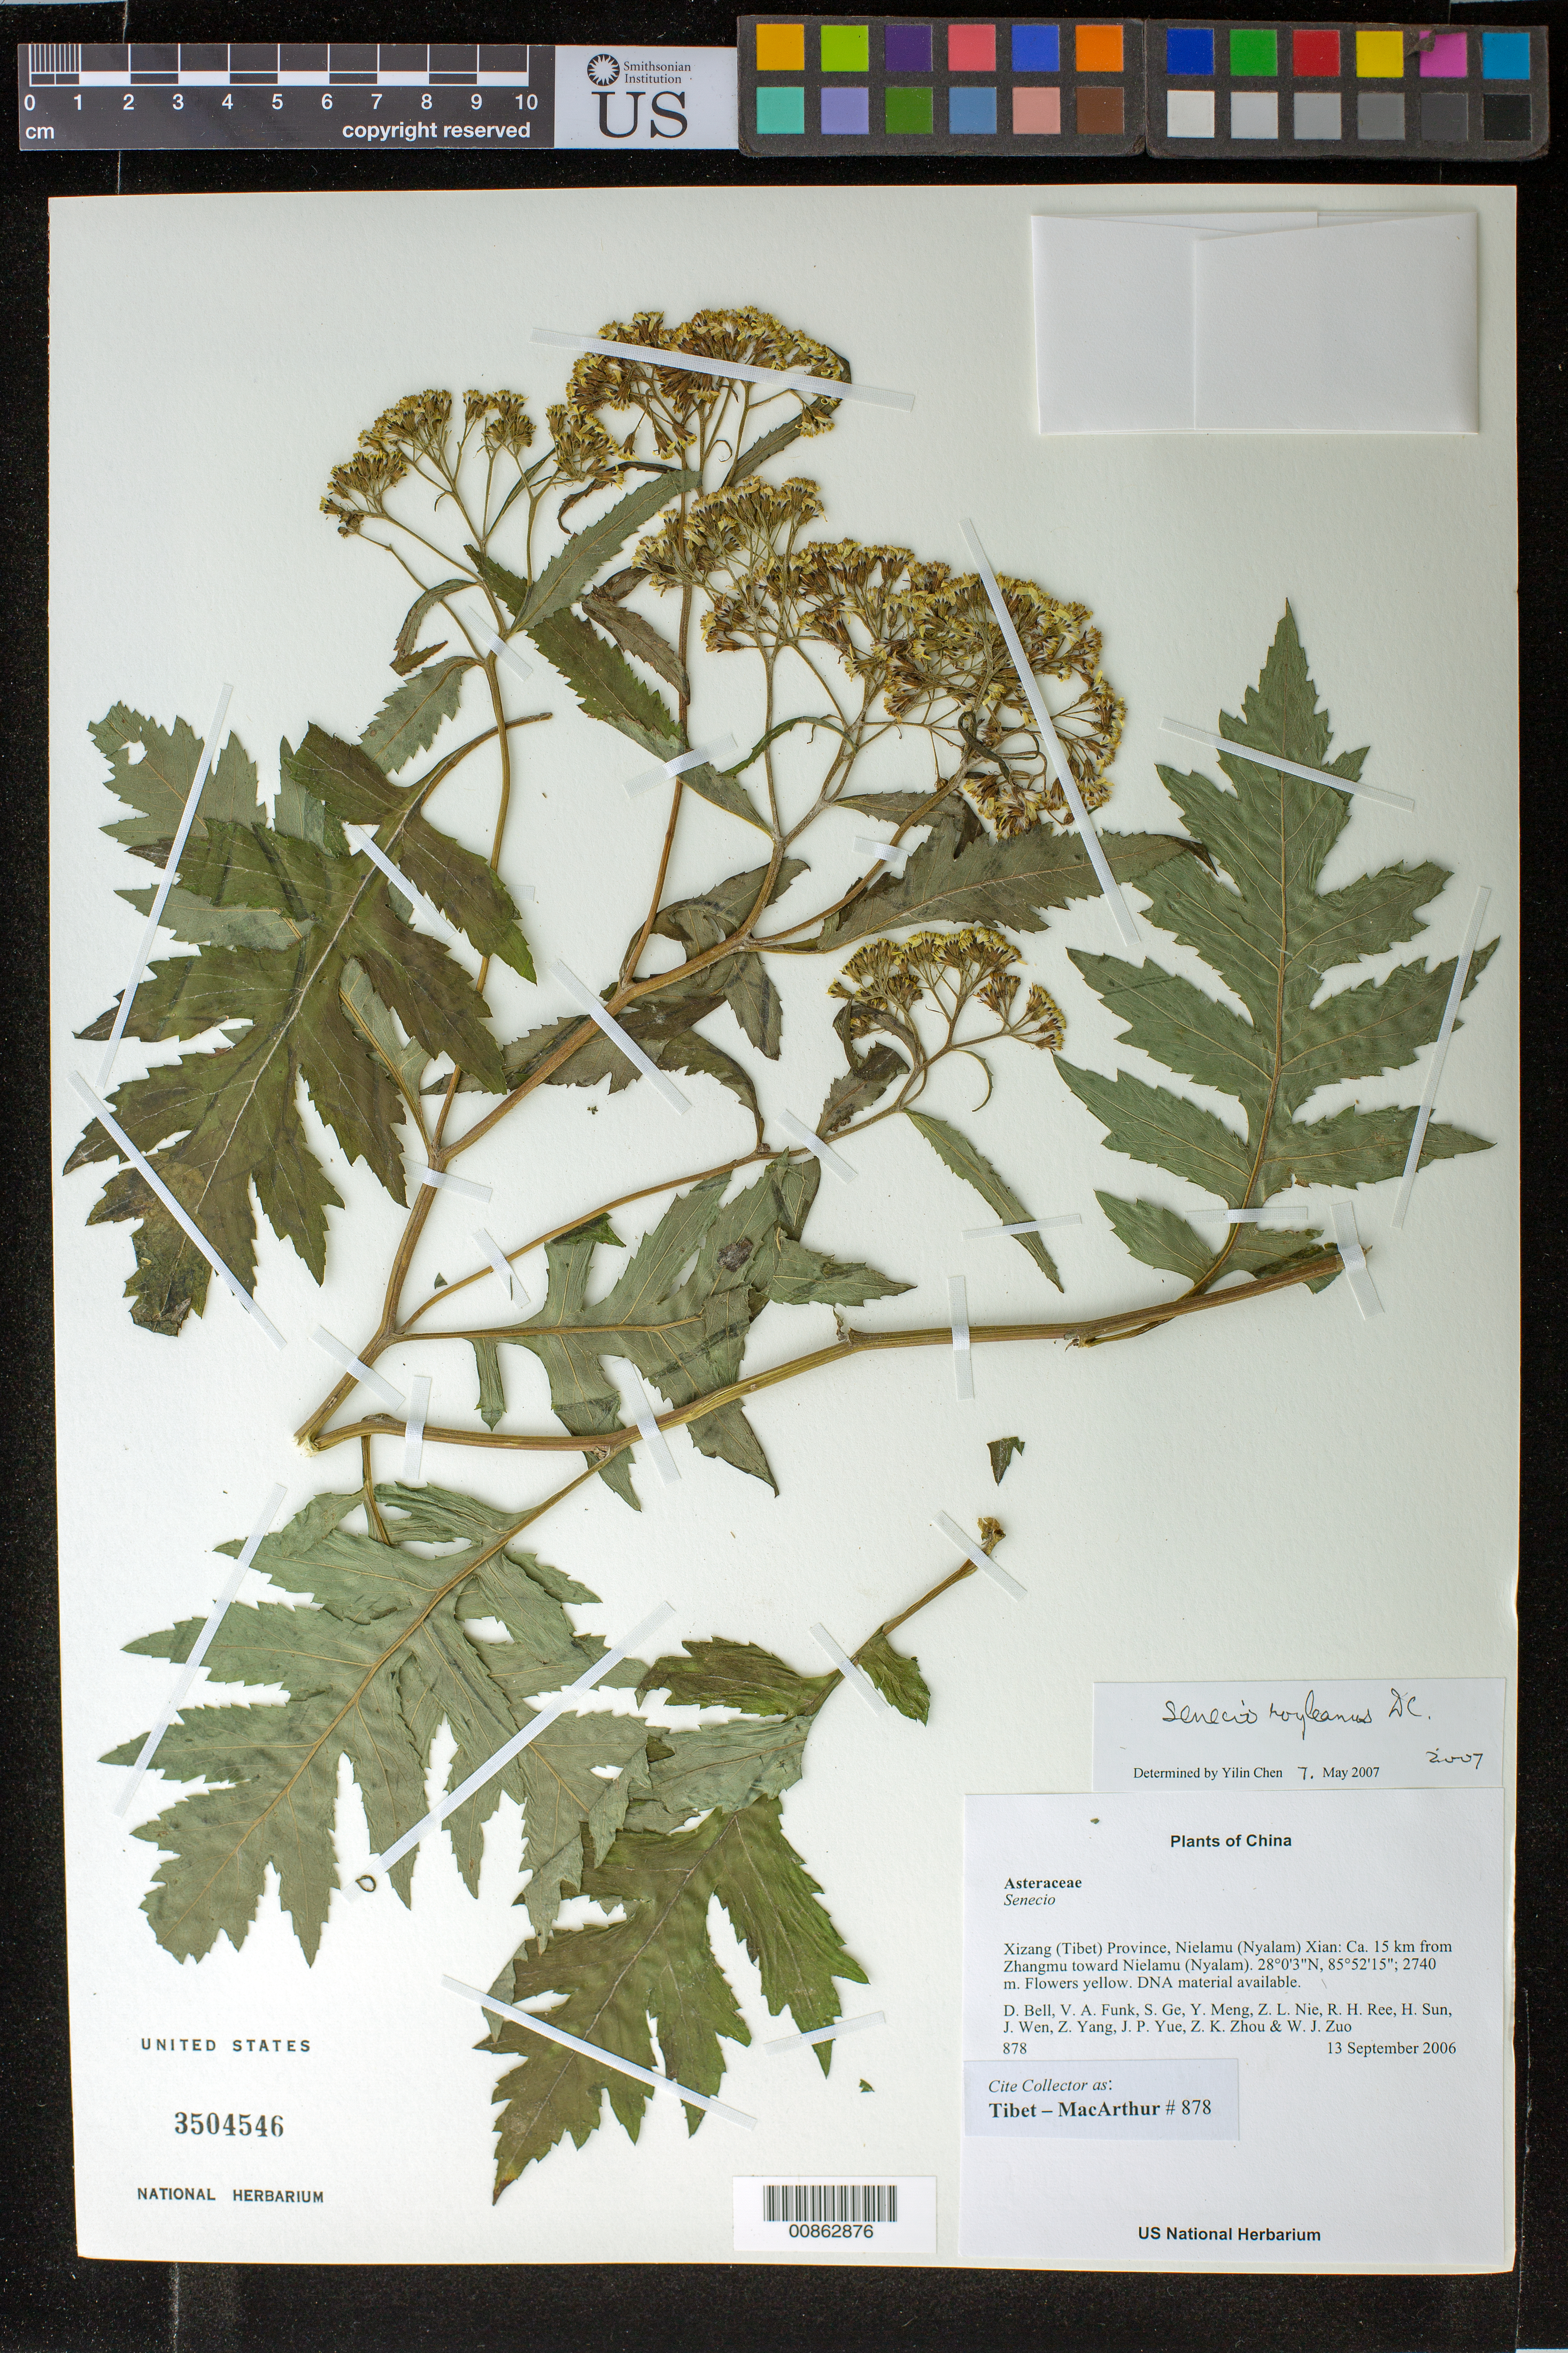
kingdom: Plantae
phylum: Tracheophyta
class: Magnoliopsida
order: Asterales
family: Asteraceae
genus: Senecio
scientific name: Senecio royleanus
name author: DC.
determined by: Yilin Chen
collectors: Tibet-MacArthur, D. A. Bell, V. Funk, S. Ge, Y. Meng, Z. Nie, R. Ree, H. Sun, J. Wen, Z. Yang, J. Yue, Z. Zhou & W. Zuo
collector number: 878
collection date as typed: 13 Sep 2006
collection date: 2006-09-13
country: China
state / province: Xizang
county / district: Nielamu (Nyalam) Xian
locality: Ca. 15 km from Zhangmu toward Nielamu (Nyalam).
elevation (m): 2740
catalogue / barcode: US 3504546